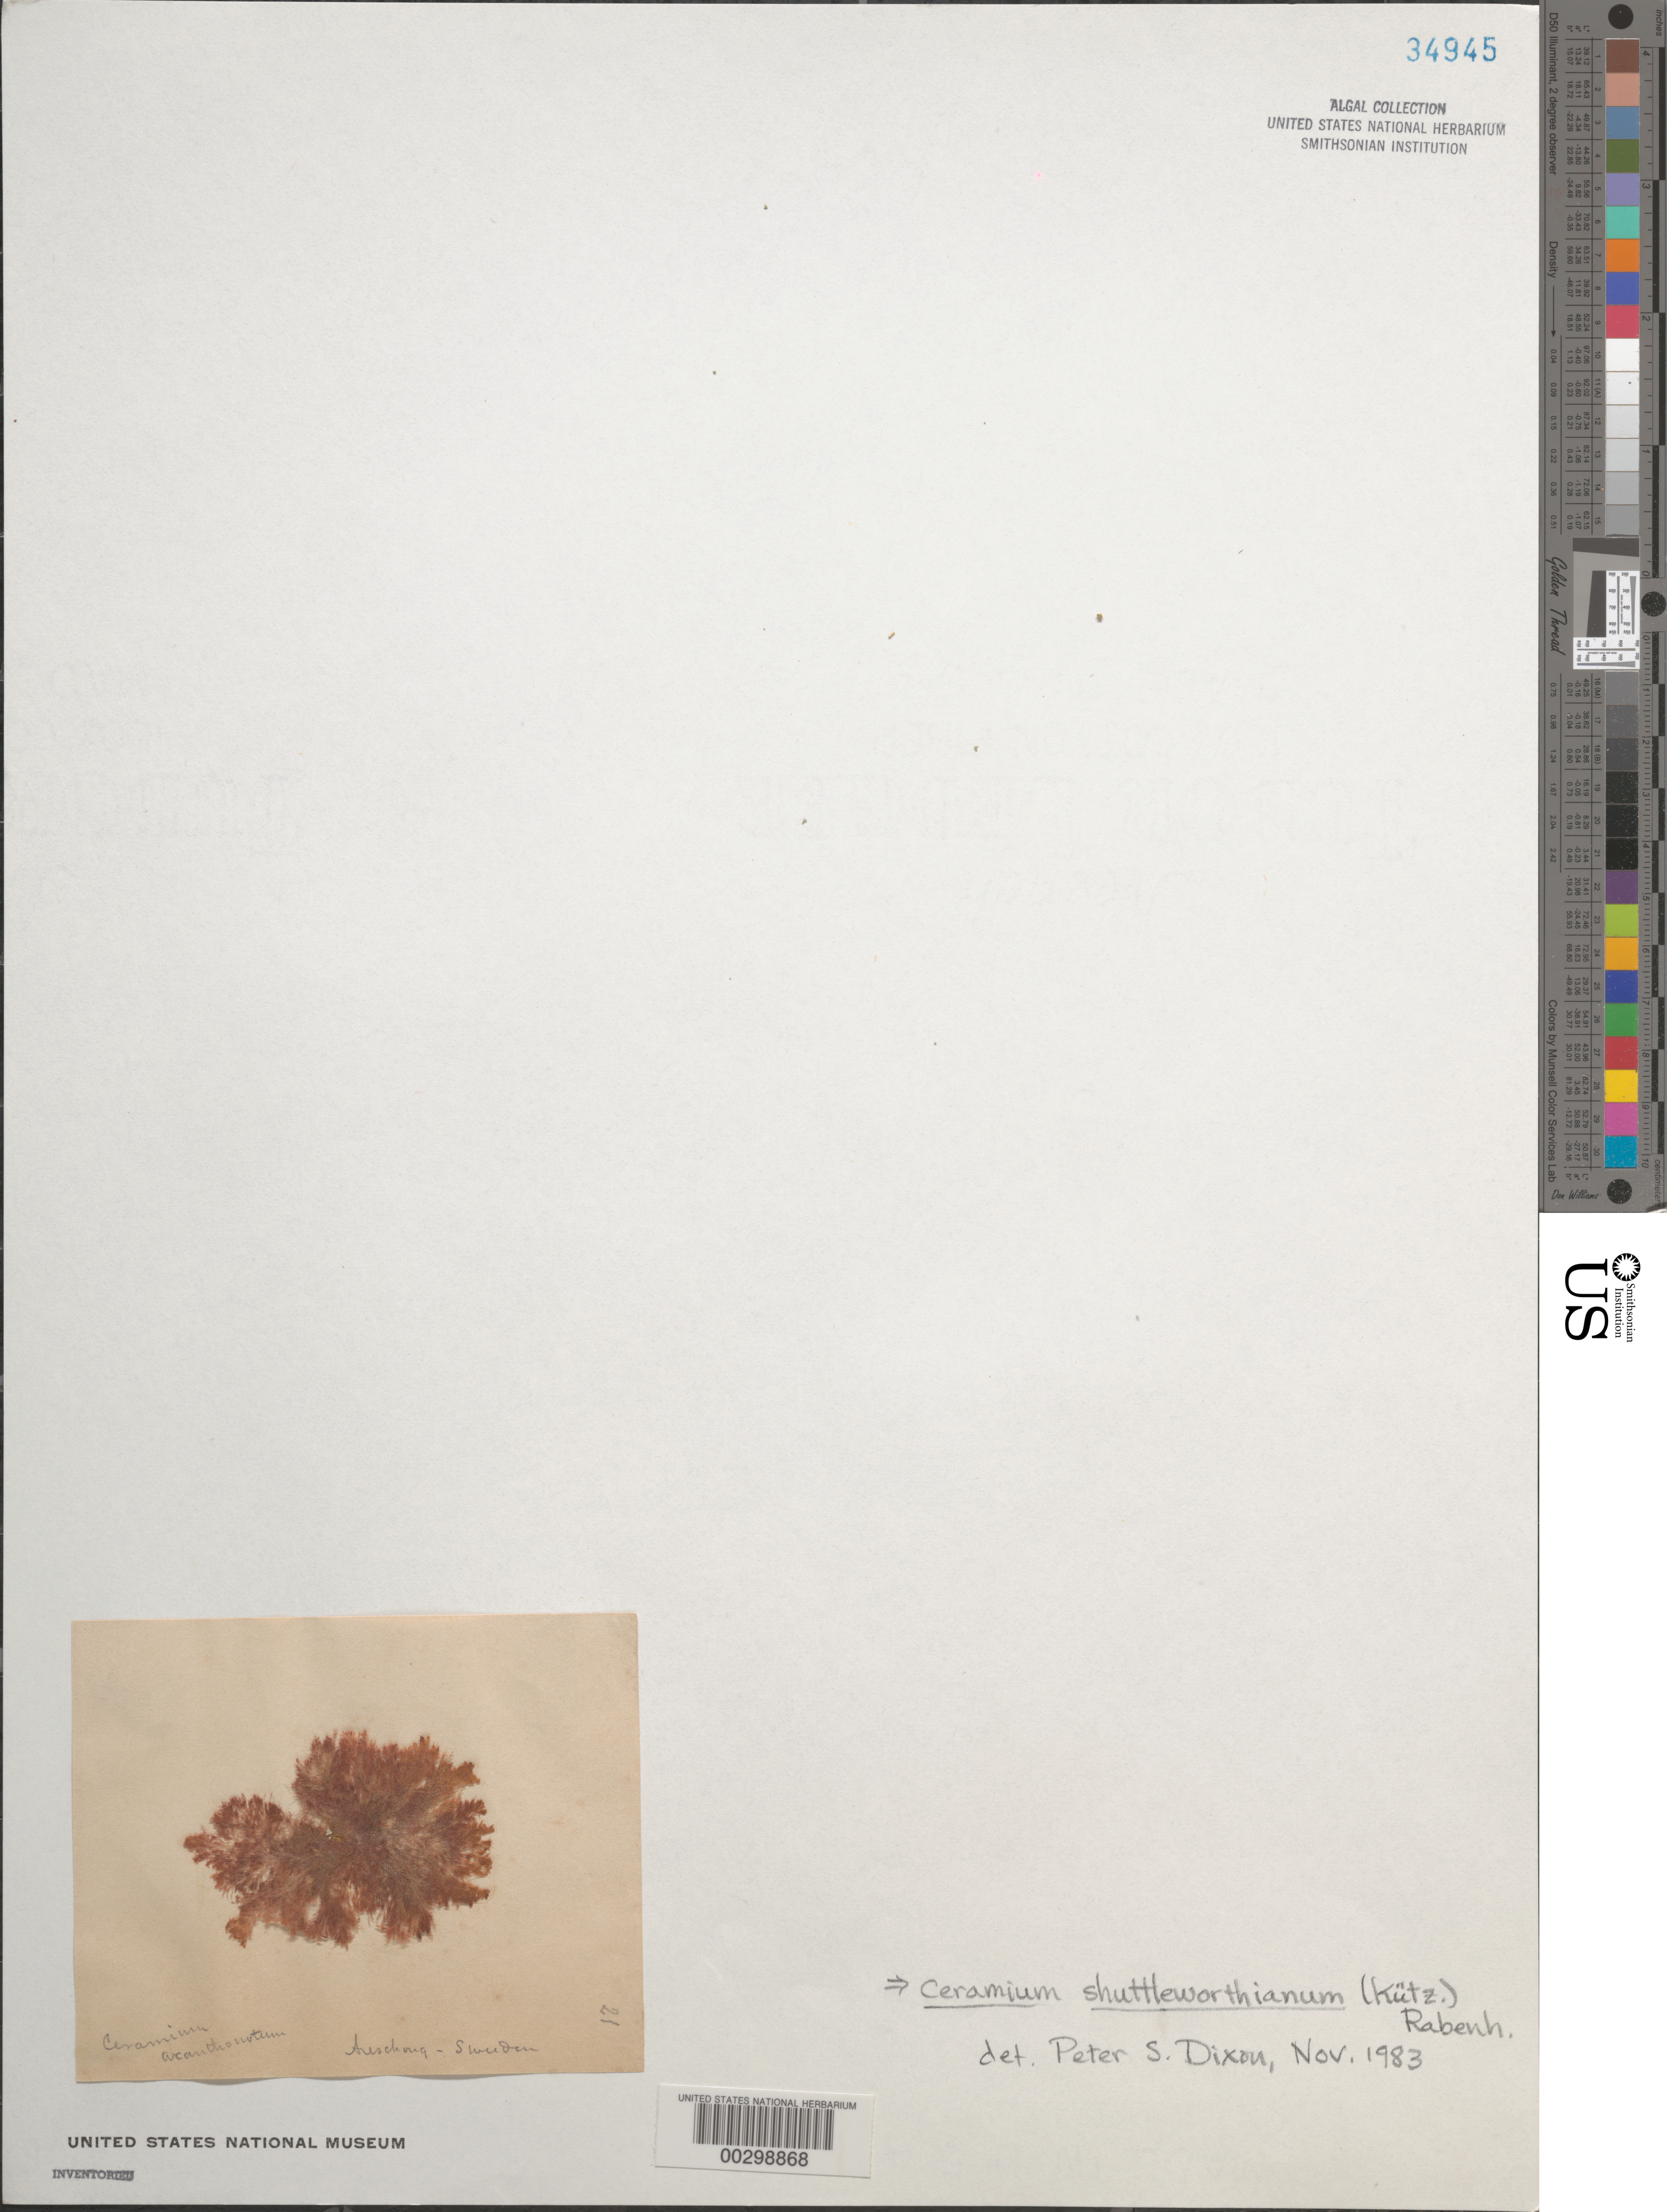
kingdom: Plantae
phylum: Rhodophyta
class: Florideophyceae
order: Ceramiales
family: Ceramiaceae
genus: Ceramium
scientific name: Ceramium shuttleworthianum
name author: (Kütz.) Rabenh.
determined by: Dixon, P. S.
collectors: -. Areschoug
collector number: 21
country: Sweden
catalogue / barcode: US 34945